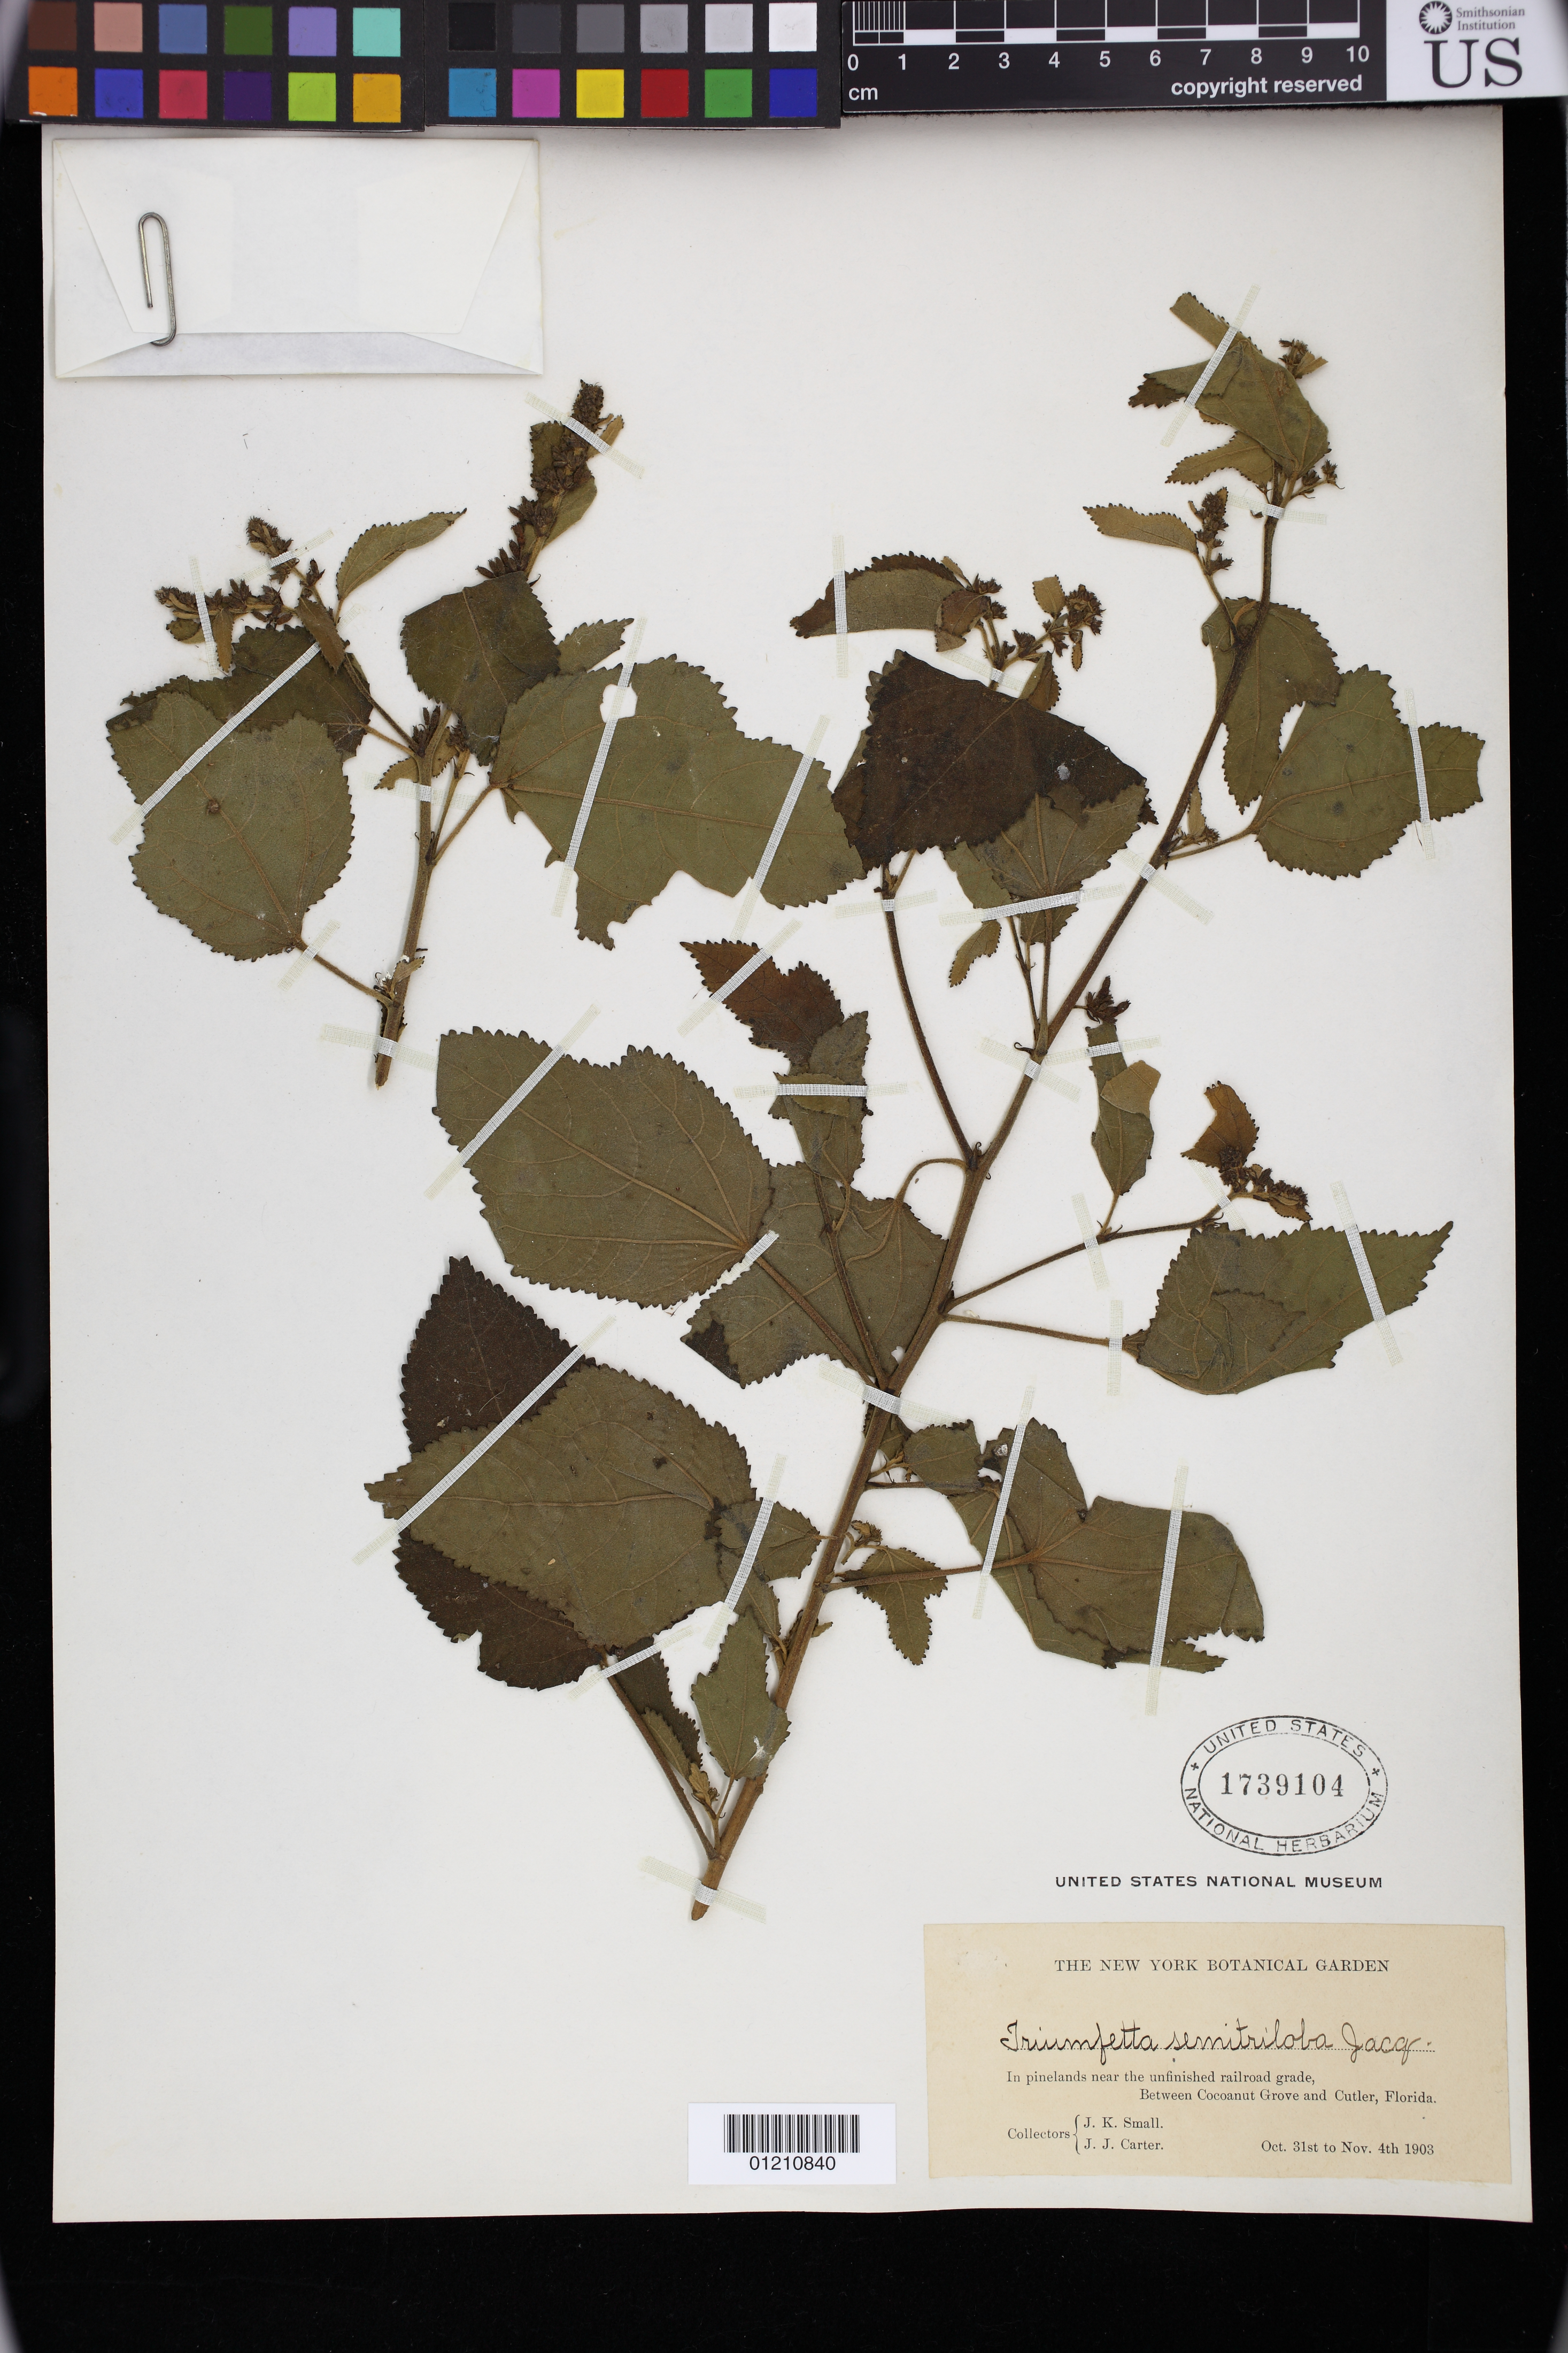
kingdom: Plantae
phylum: Tracheophyta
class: Magnoliopsida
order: Malvales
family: Malvaceae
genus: Triumfetta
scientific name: Triumfetta semitriloba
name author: Jacq.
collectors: J. K. Small & J. Carter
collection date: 1903-10-31/1903-11-04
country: United States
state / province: Florida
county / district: Miami-Dade County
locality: In pinelands near the unfinished railroad grade,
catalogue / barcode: US 1739104